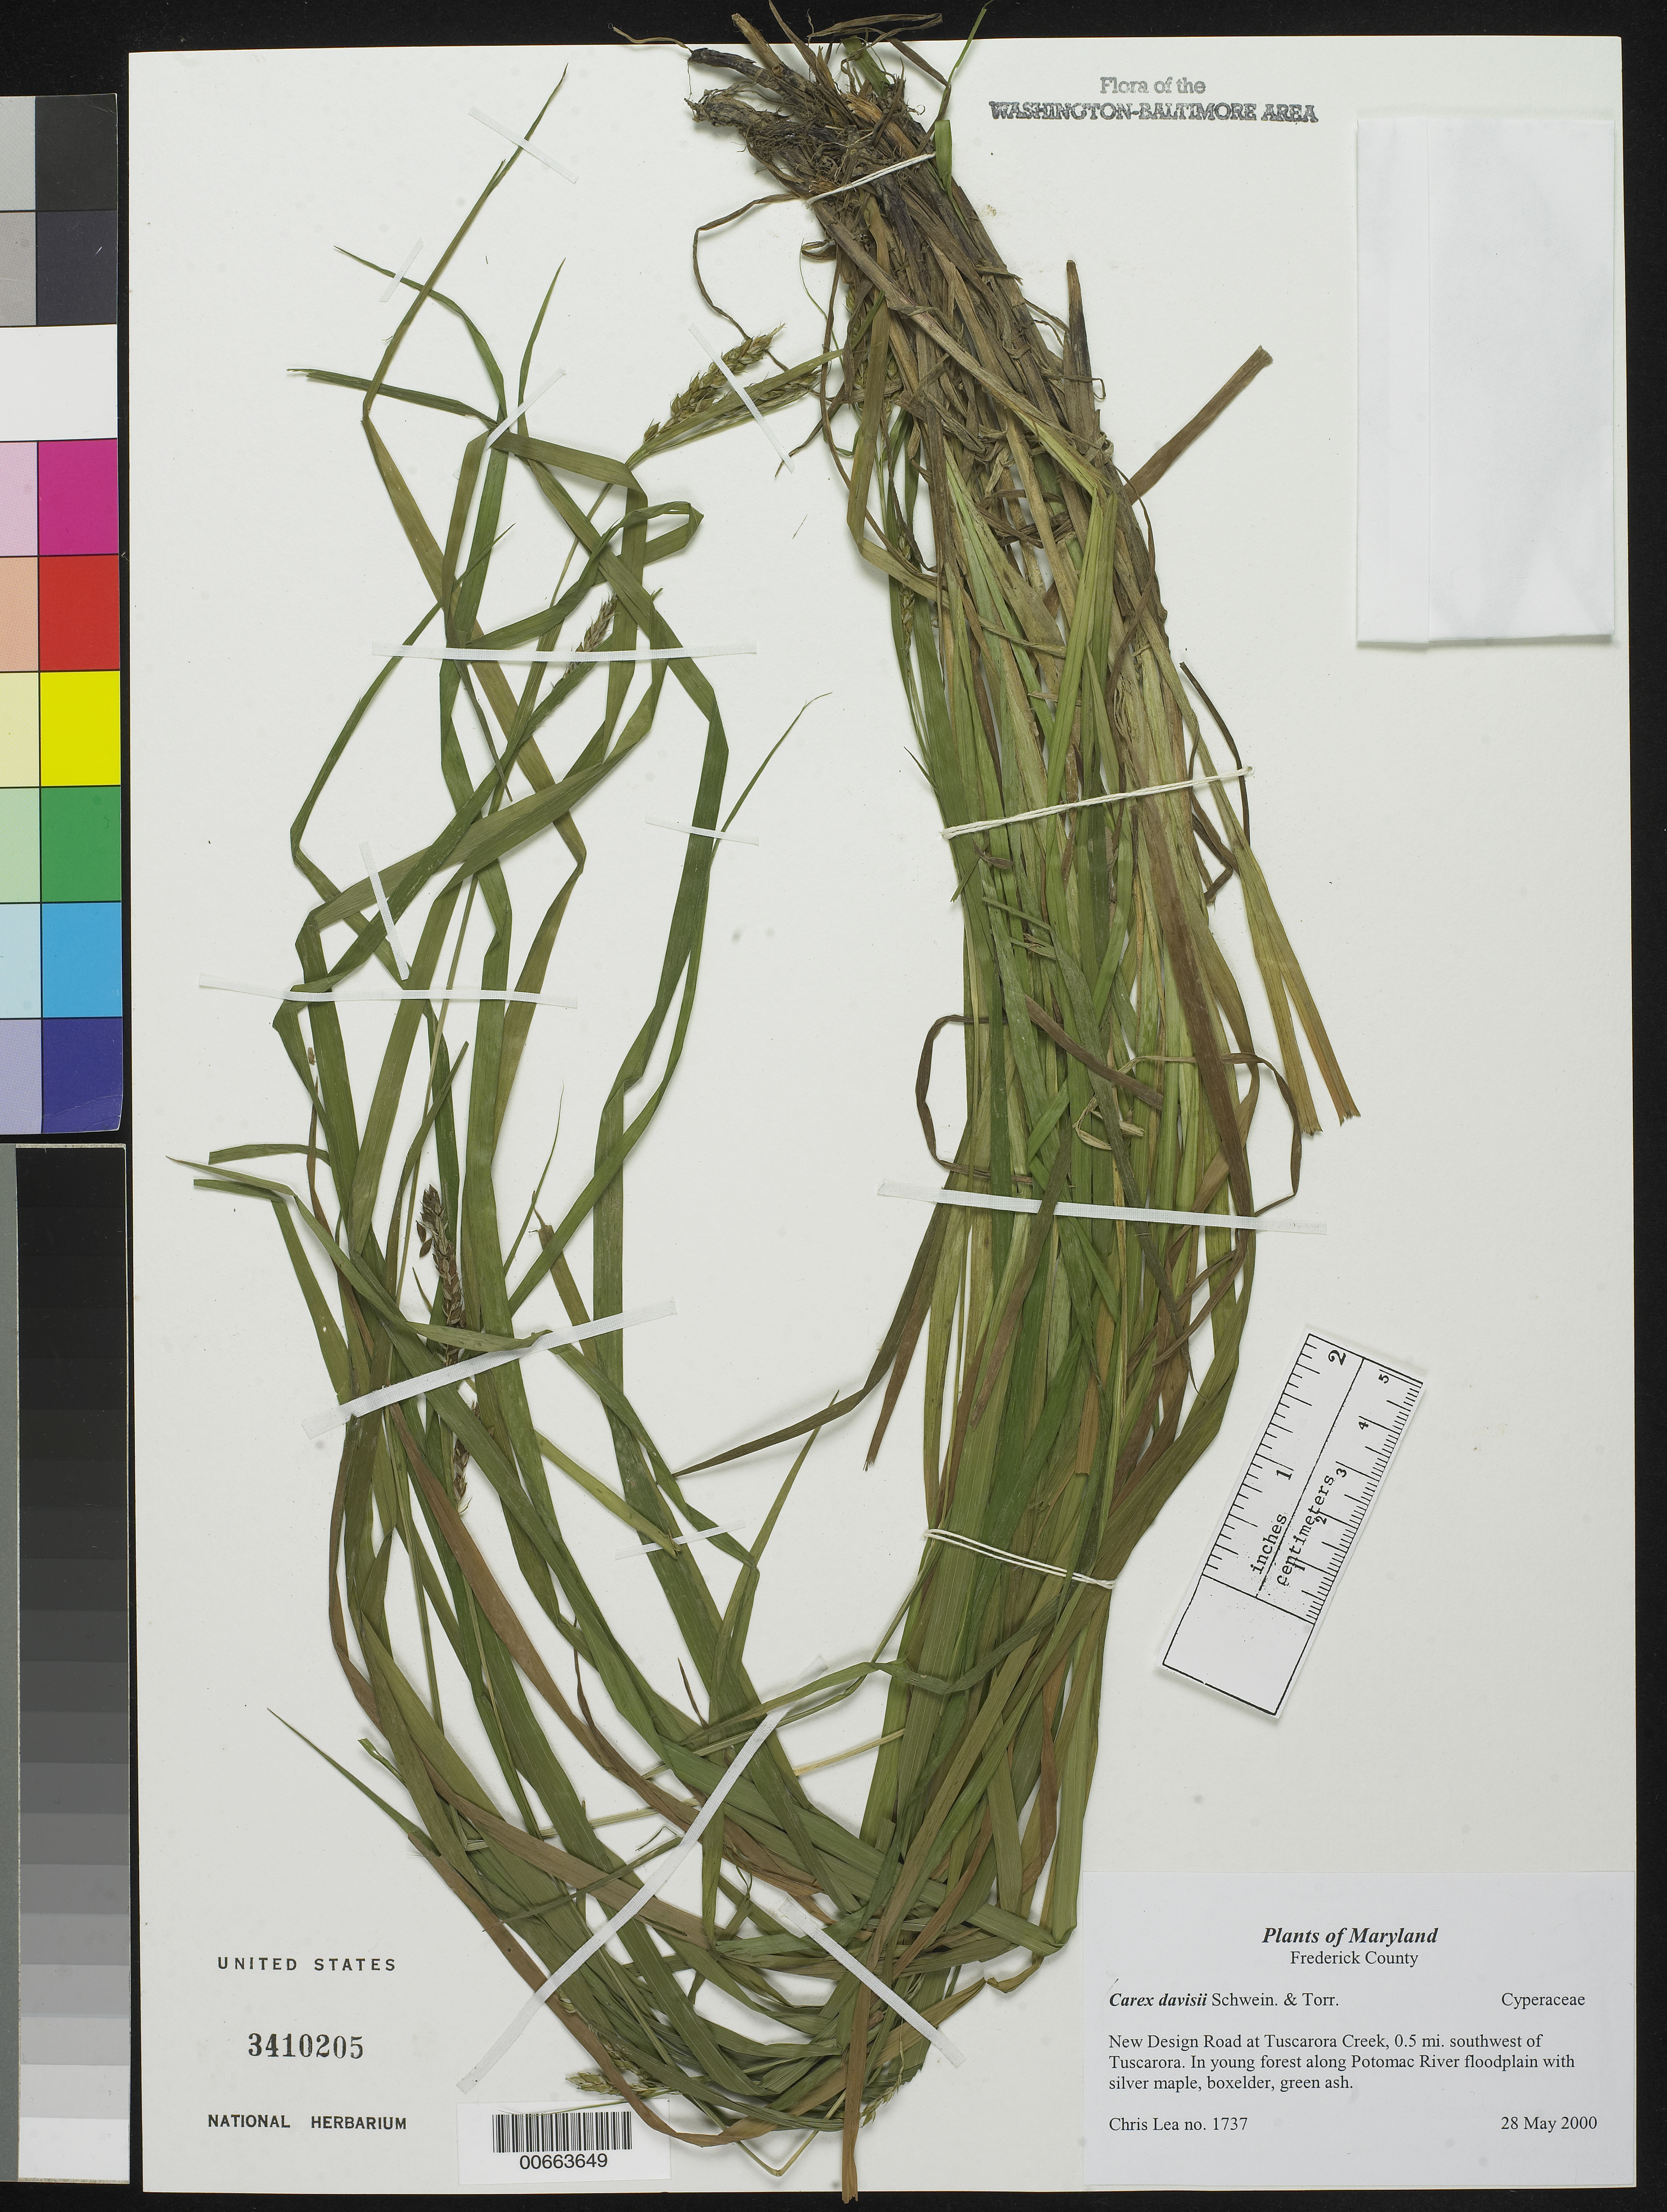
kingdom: Plantae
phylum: Tracheophyta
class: Liliopsida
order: Poales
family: Cyperaceae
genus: Carex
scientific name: Carex davisii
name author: Schwein. & Torr.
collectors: C. Lea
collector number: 1737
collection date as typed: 28 May 2000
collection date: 2000-05-28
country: United States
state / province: Maryland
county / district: Frederick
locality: New Design Road at Tuscarora Creek, 0.5 mi. sw of Tuscarora.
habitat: In young forest along Potomac River floodplain with silver maple, boxelder, green ash.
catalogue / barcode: US 3410205